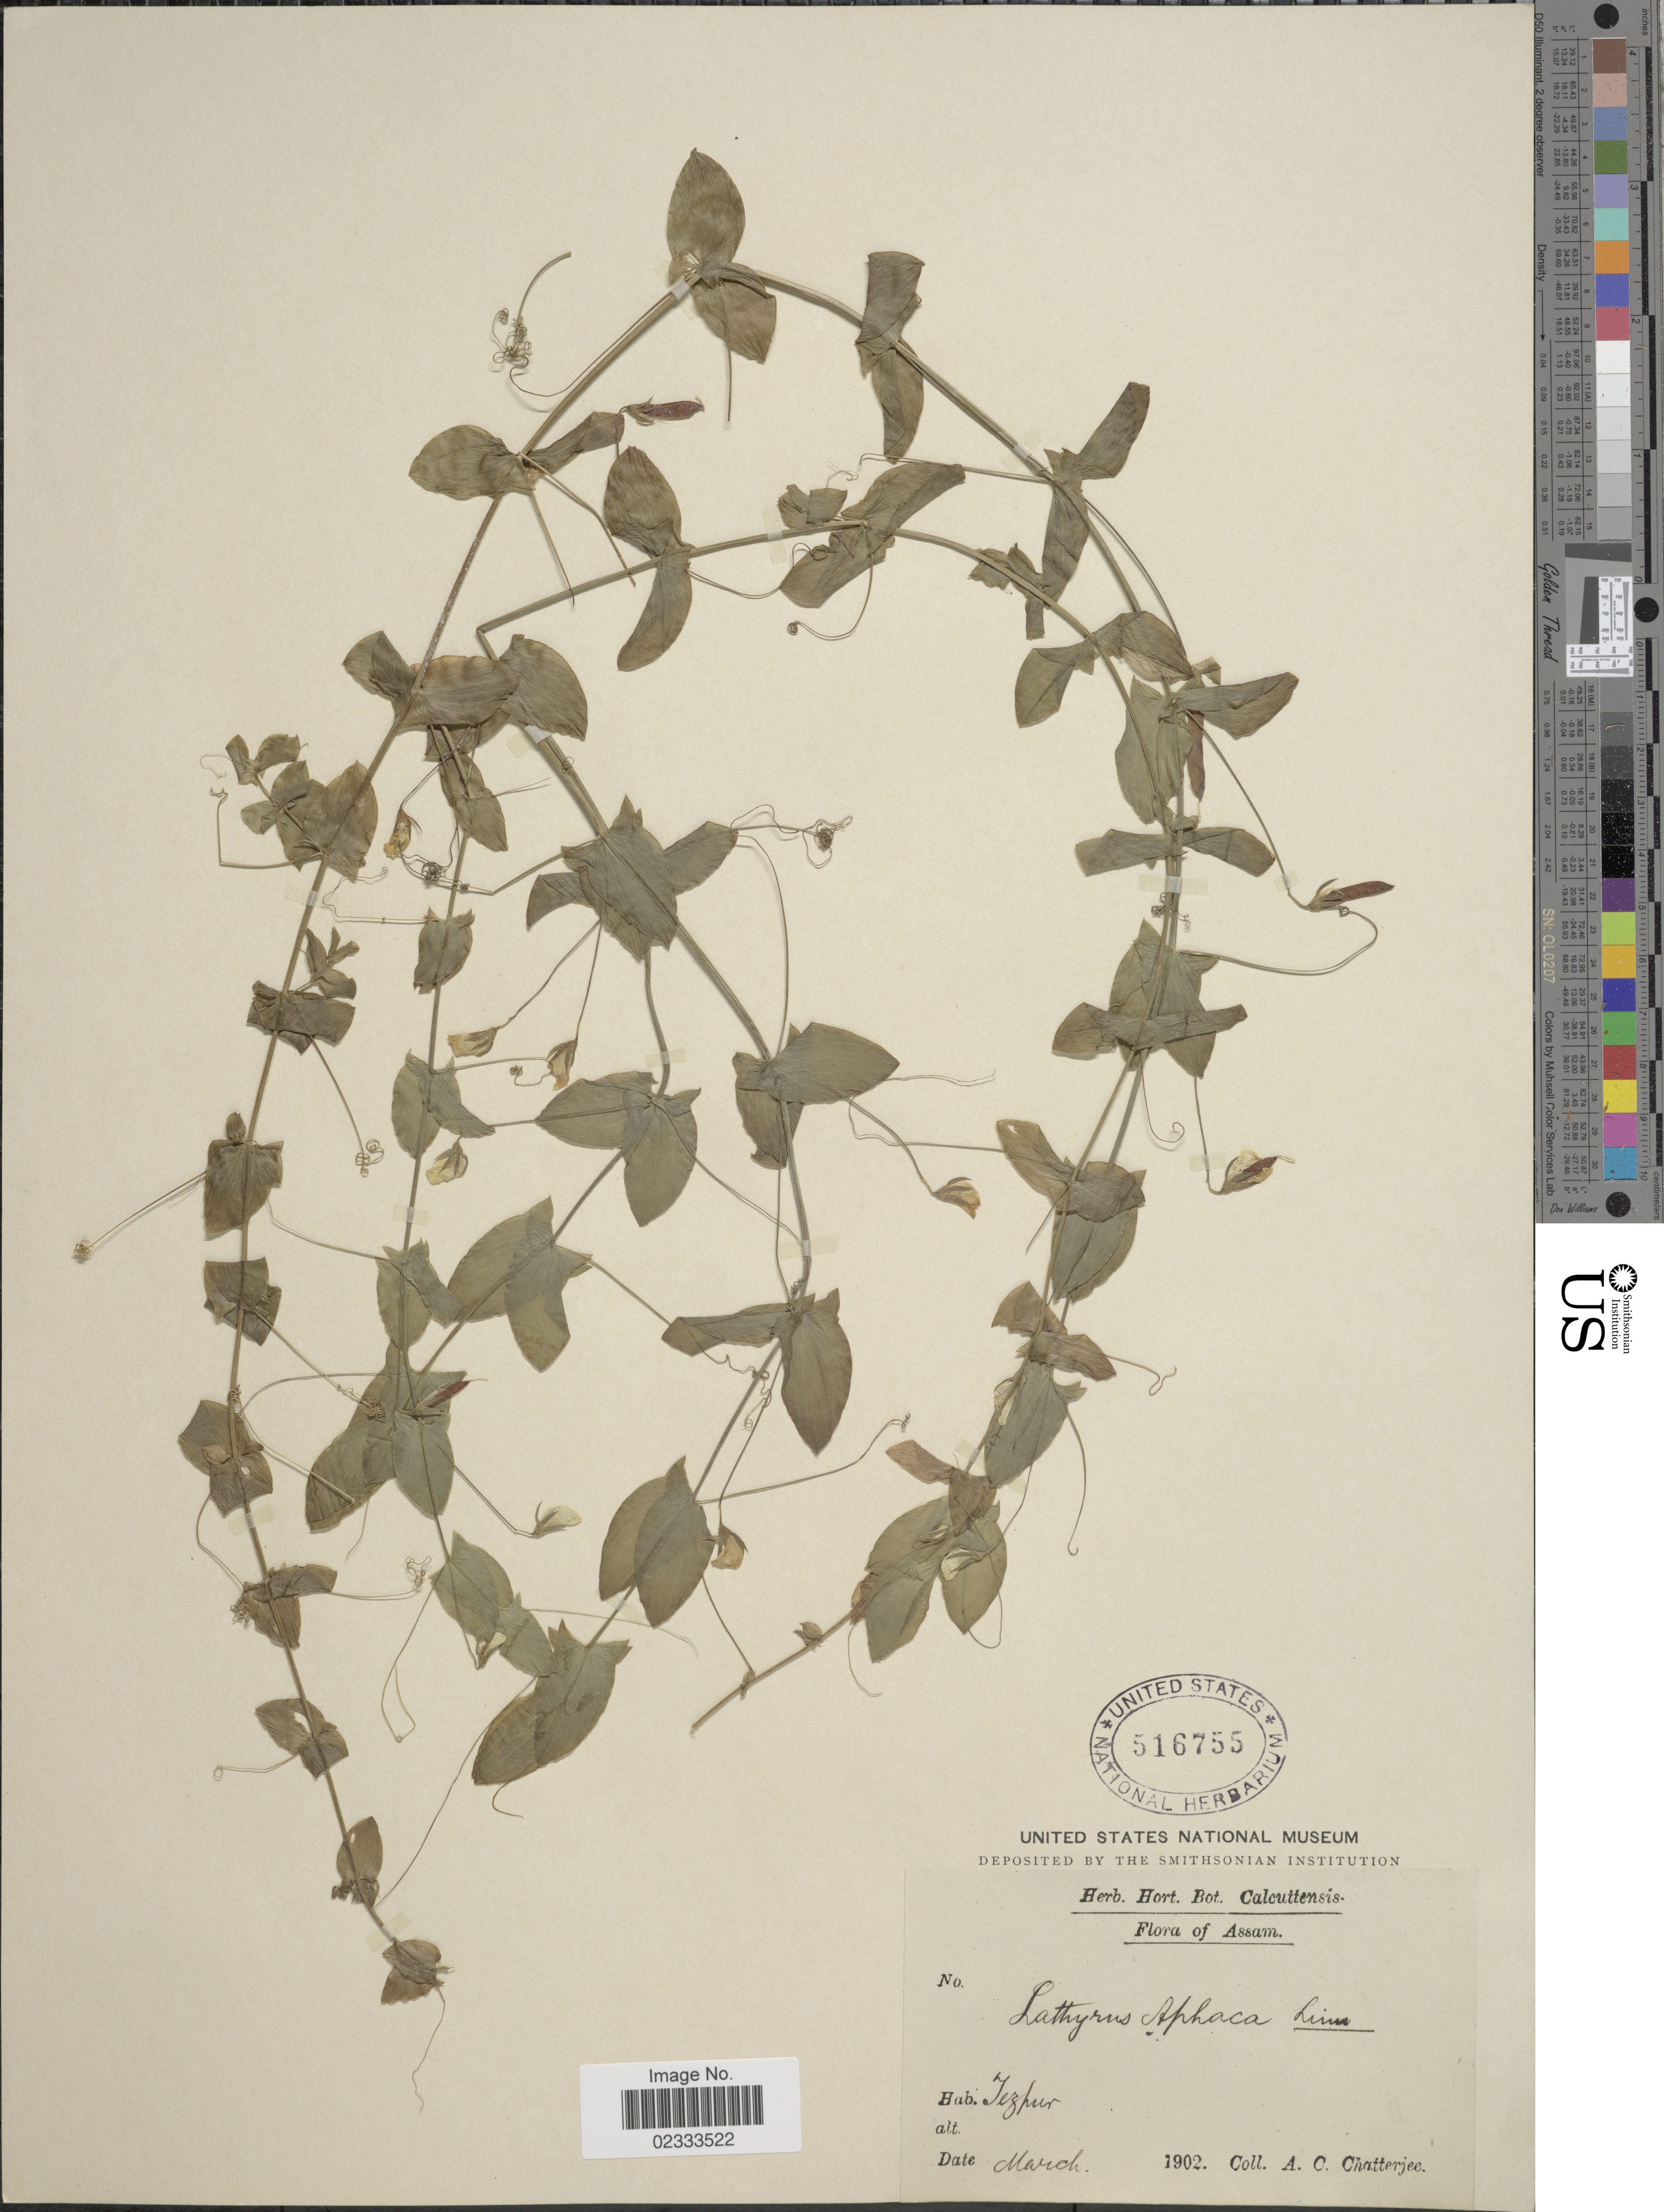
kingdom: Plantae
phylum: Tracheophyta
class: Magnoliopsida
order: Fabales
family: Fabaceae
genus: Lathyrus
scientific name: Lathyrus aphaca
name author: L.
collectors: A. Chatterjee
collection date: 1902-03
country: India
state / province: Assam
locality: Tezpur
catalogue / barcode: US 516755